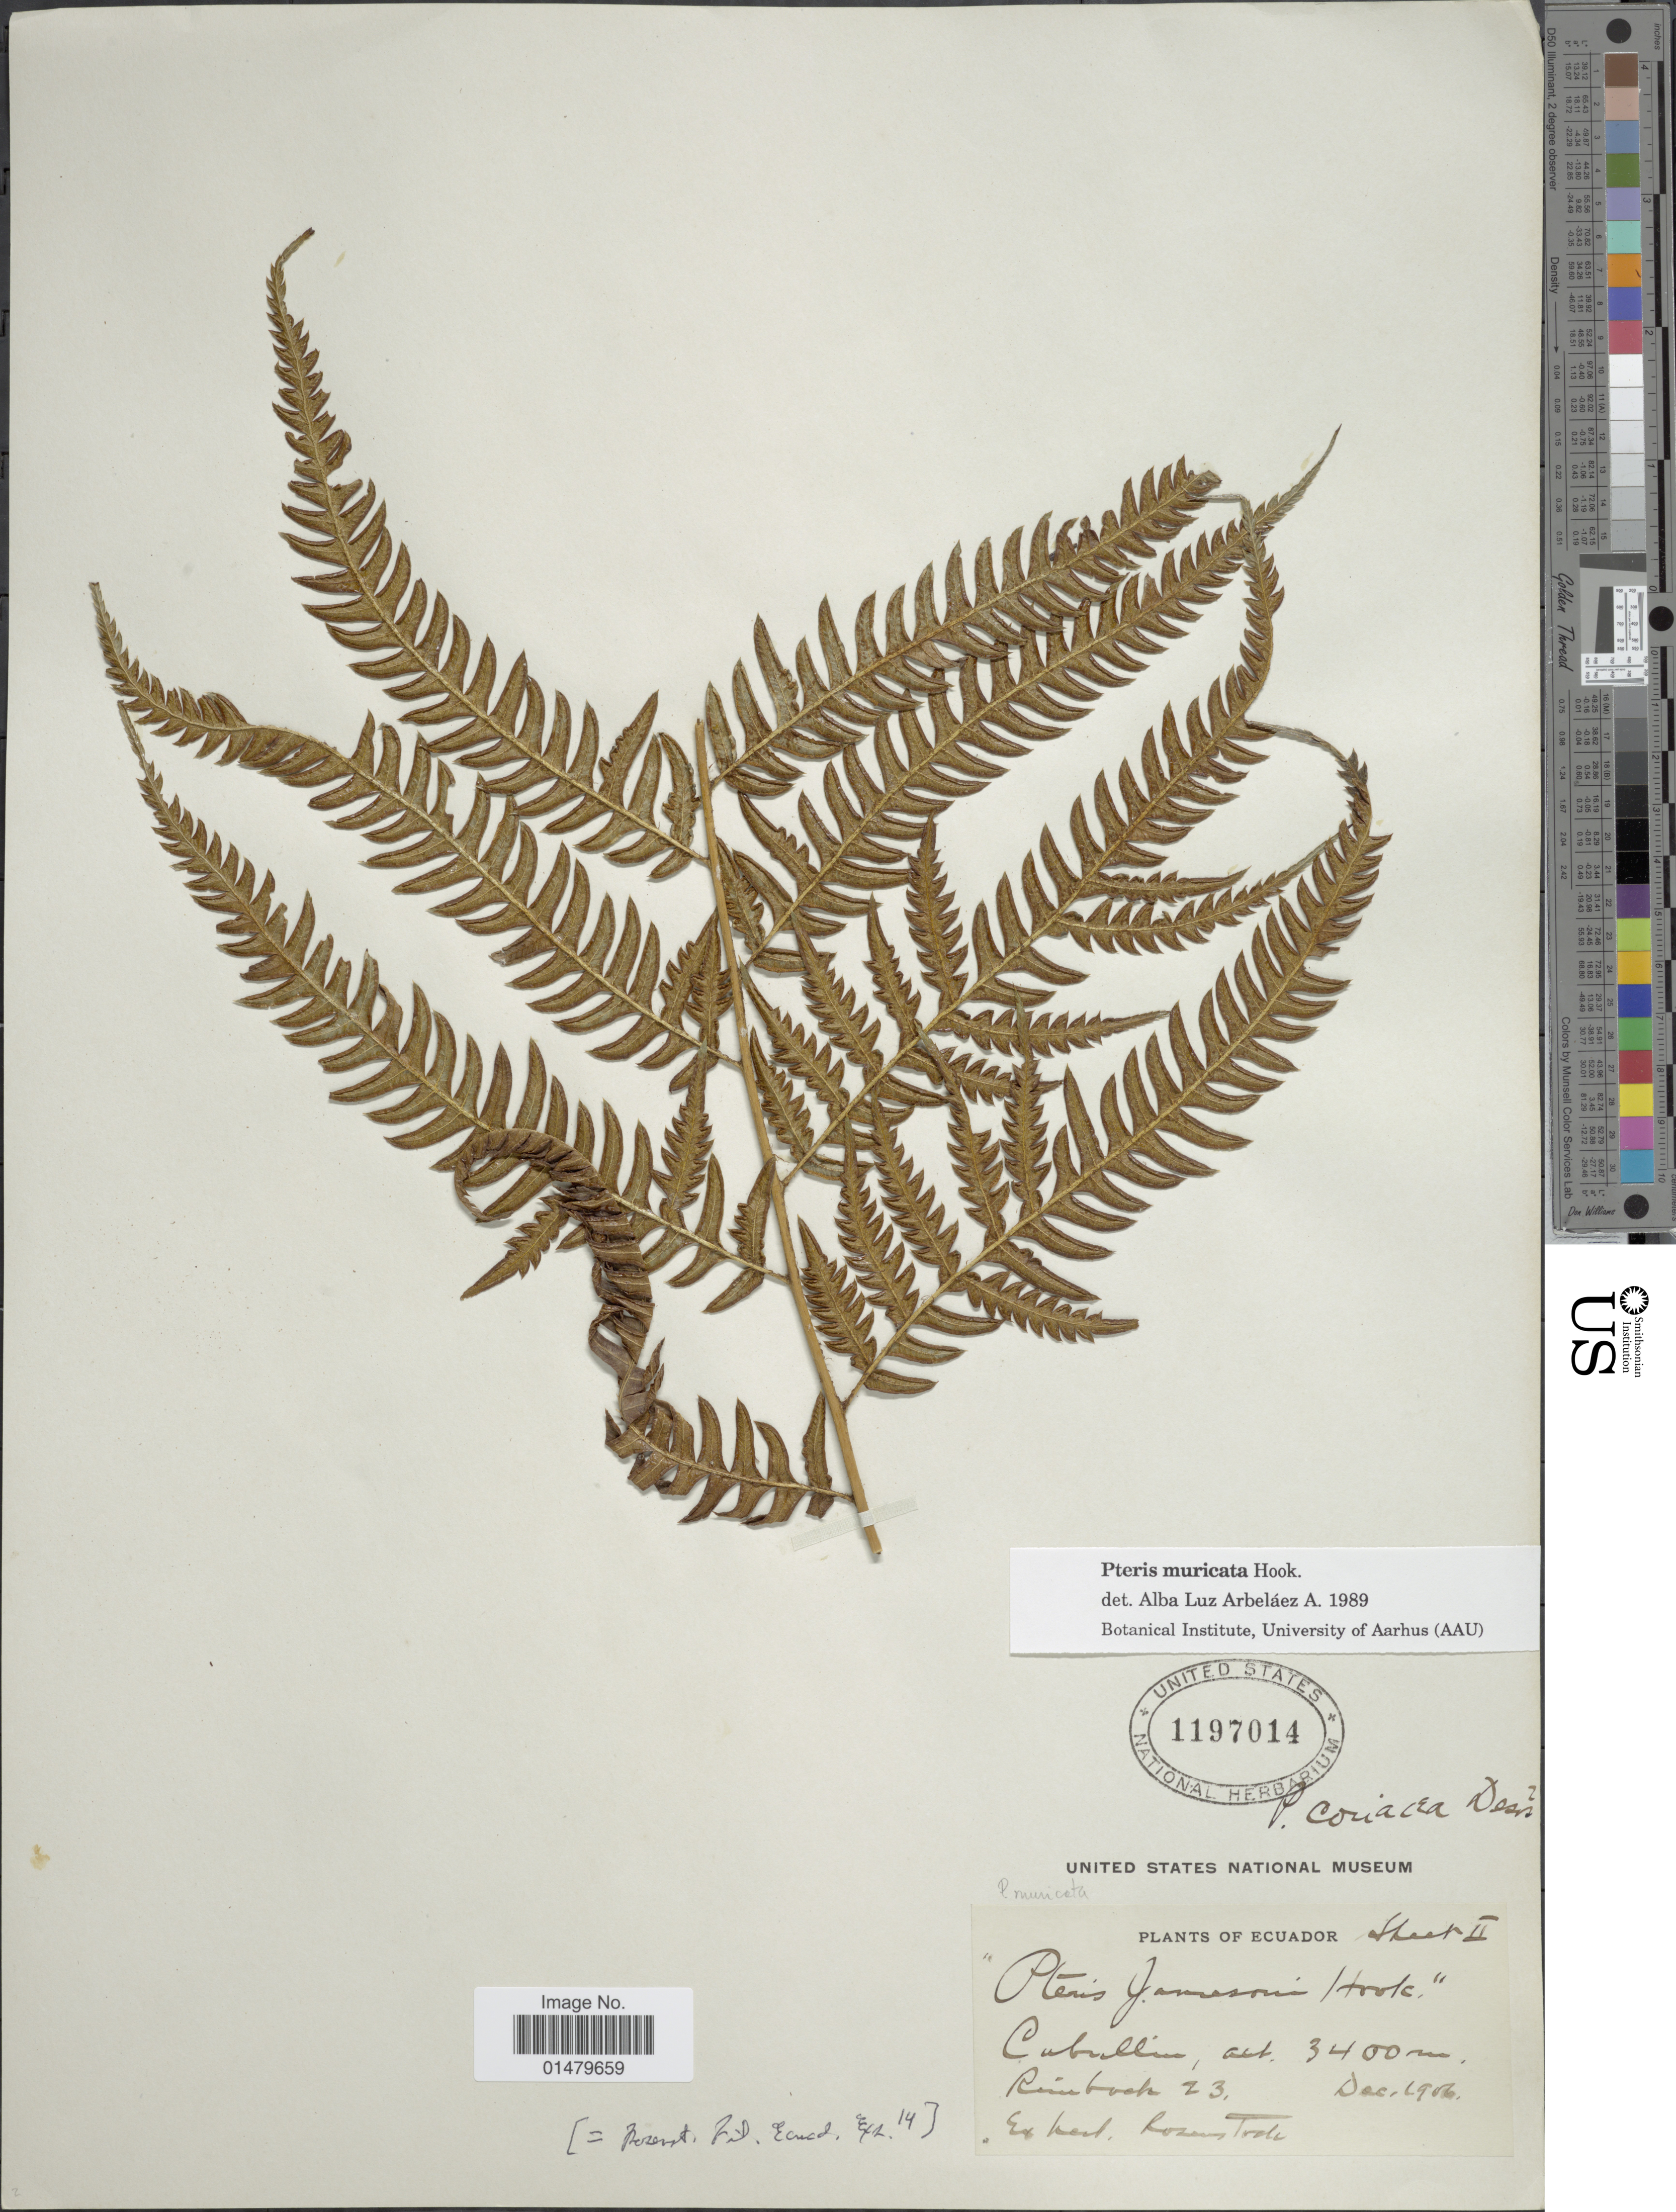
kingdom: Plantae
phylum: Tracheophyta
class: Polypodiopsida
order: Polypodiales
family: Pteridaceae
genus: Pteris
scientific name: Pteris muricata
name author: Rosenst.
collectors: Rimbach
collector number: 23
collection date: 1906-12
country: Ecuador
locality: Ecuador, Cubillin.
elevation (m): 3400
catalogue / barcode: US 1197014